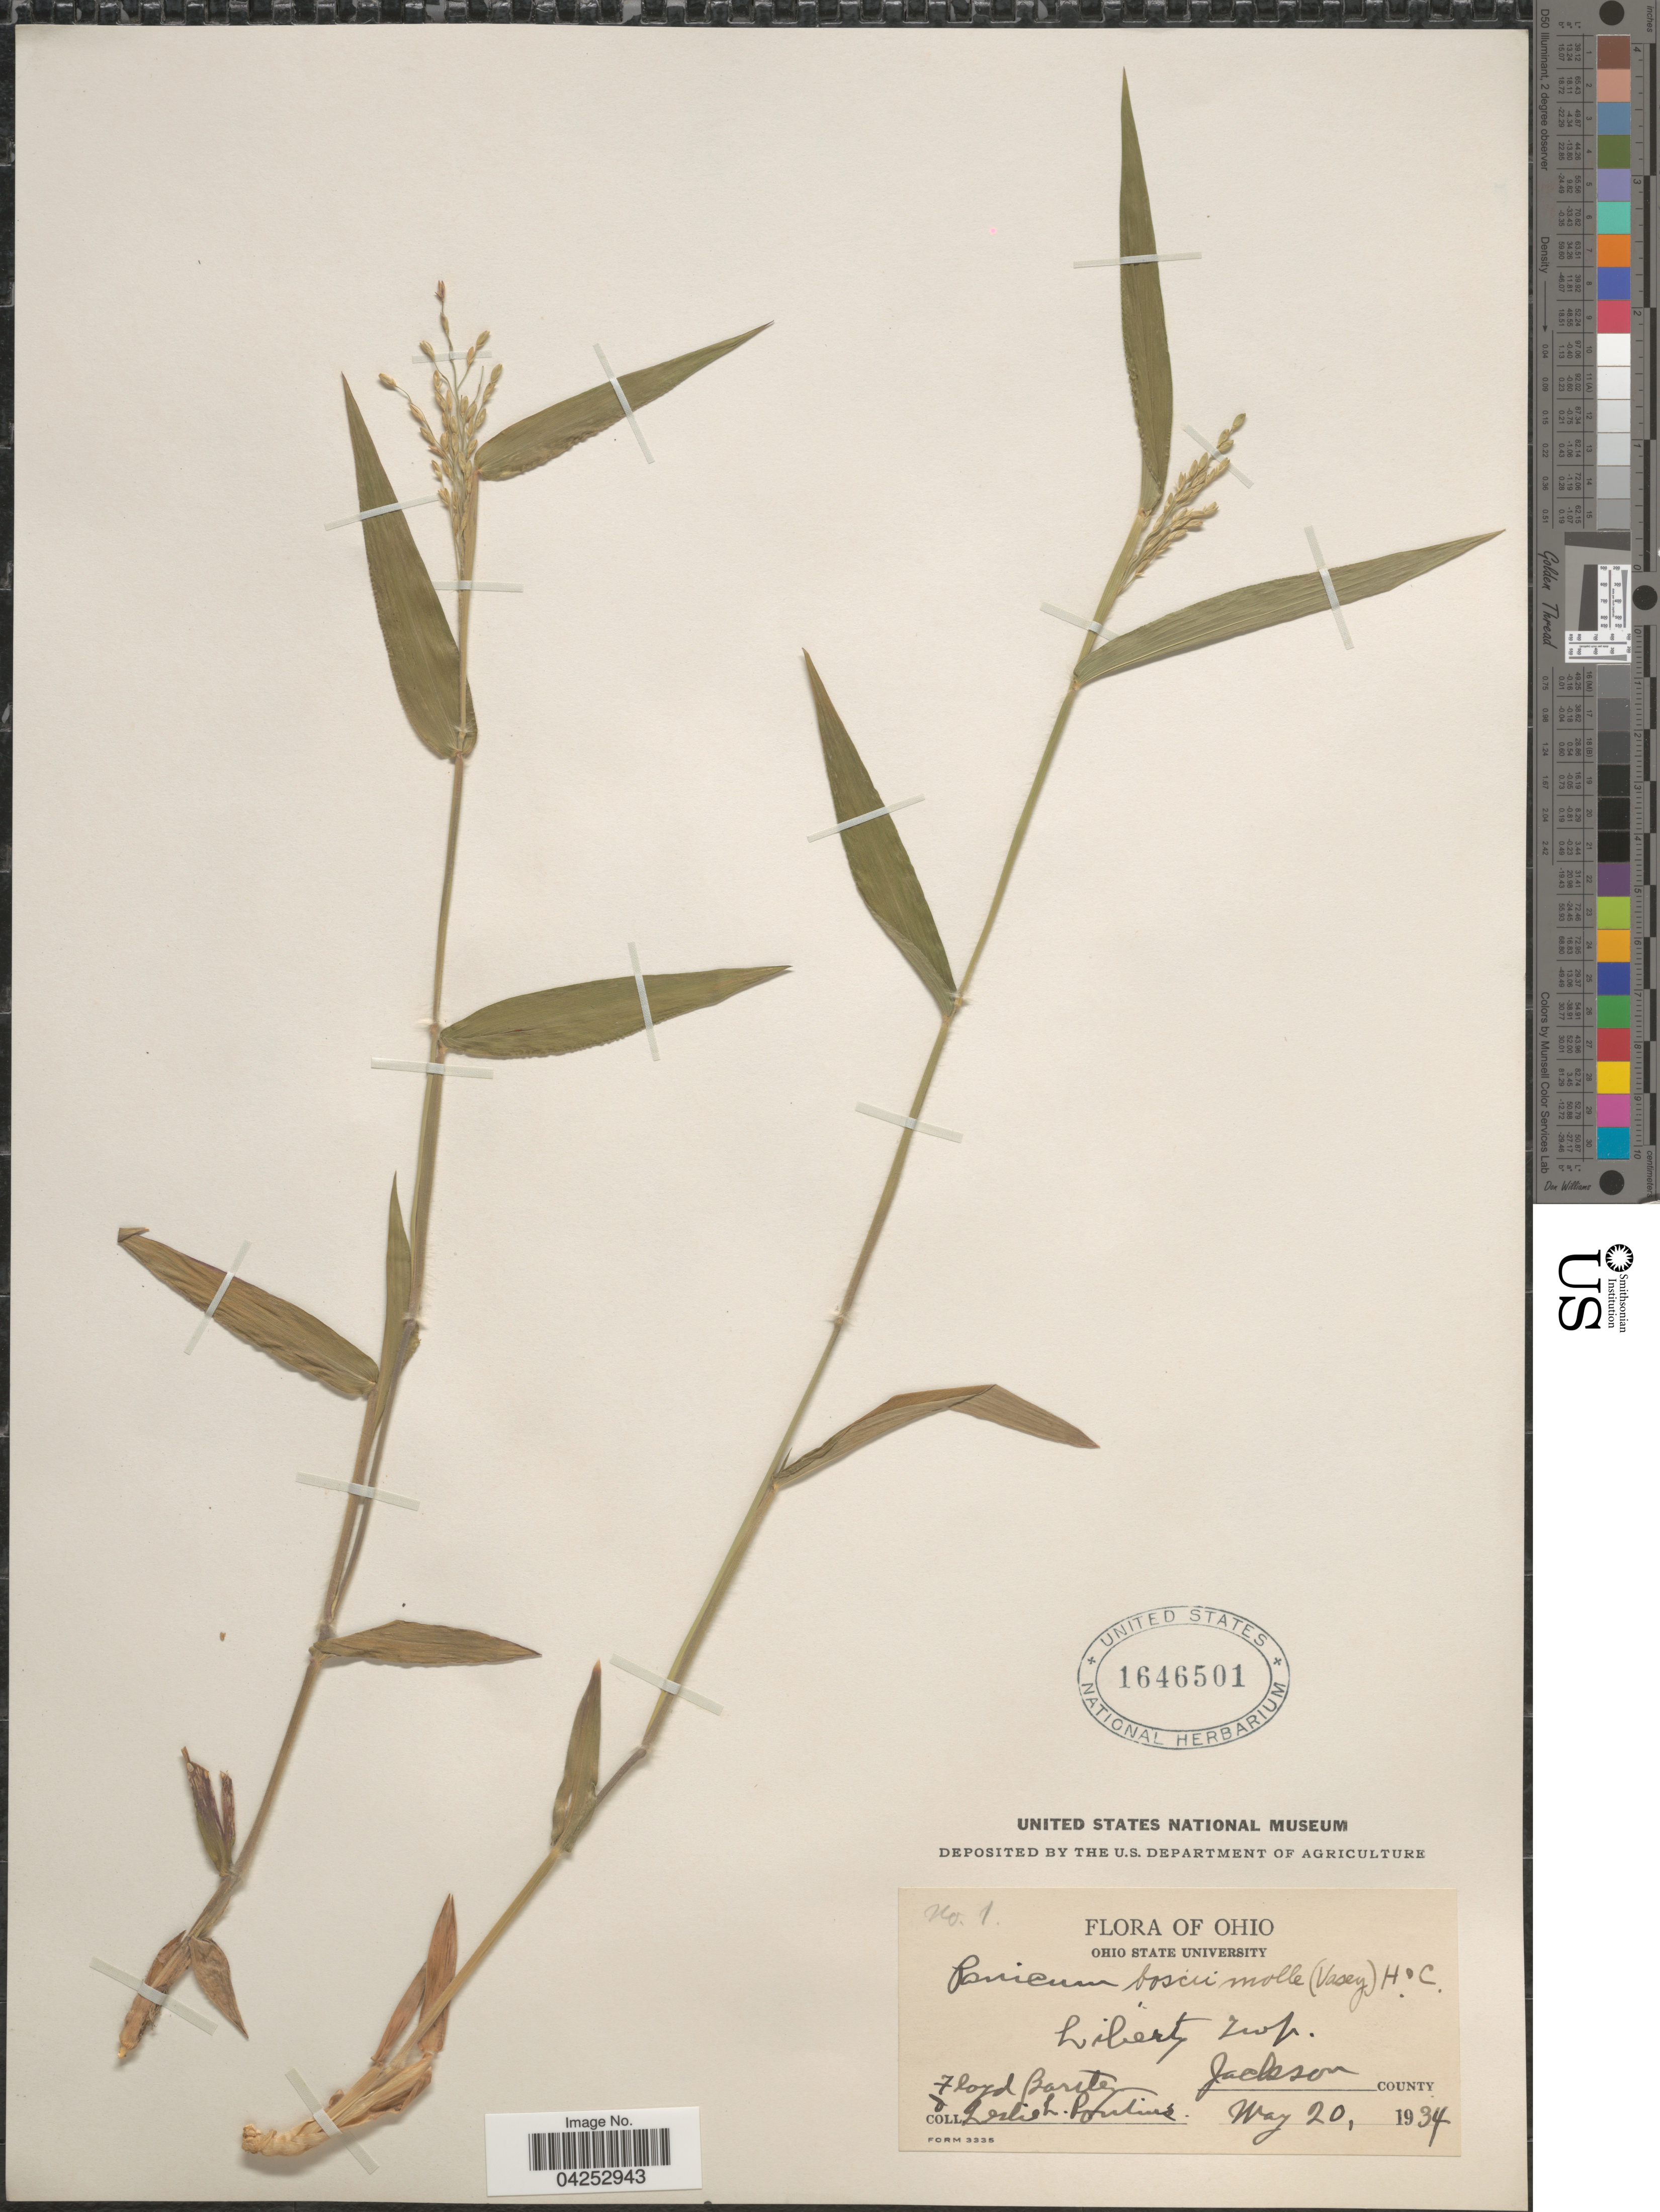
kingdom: Plantae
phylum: Tracheophyta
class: Liliopsida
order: Poales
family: Poaceae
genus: Dichanthelium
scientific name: Dichanthelium boscii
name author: (Poir.) Gould & C.A. Clark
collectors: F. Bartley & L. Pontius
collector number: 1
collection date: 1934-05-20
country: United States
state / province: Ohio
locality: Liberty Twp. Jackson County.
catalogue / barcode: US 1646501